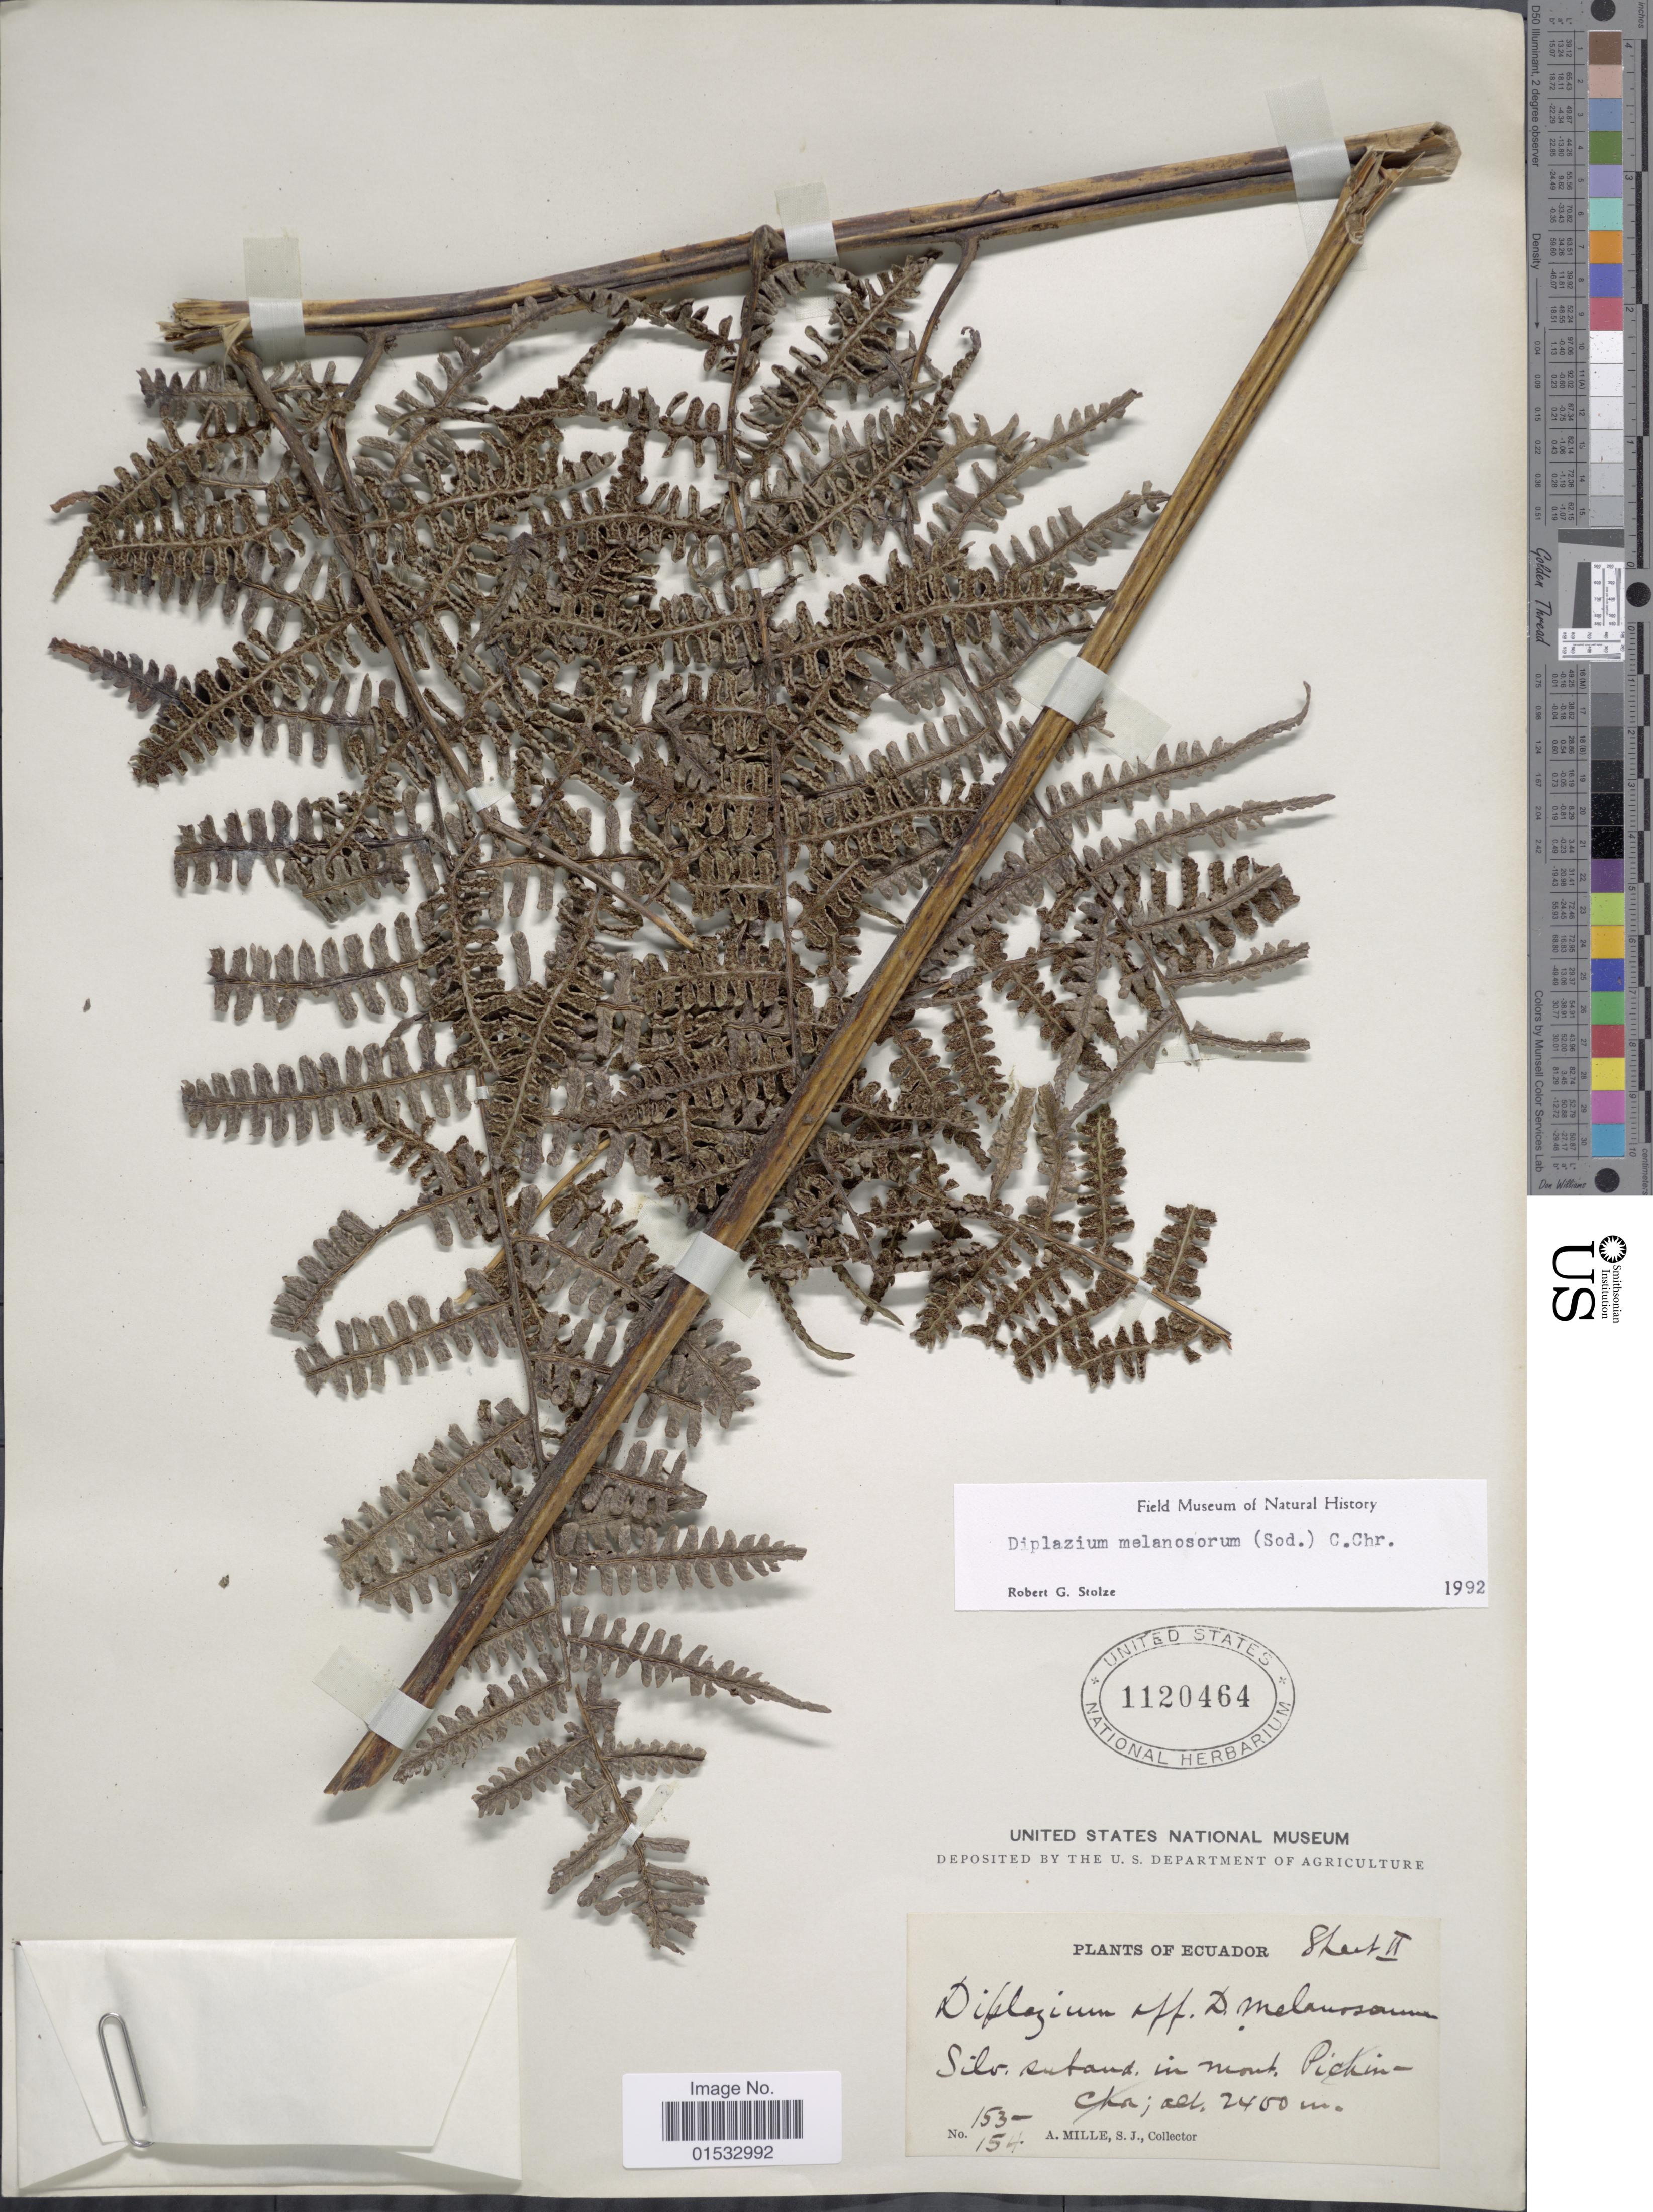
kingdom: Plantae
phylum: Tracheophyta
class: Polypodiopsida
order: Polypodiales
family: Athyriaceae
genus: Diplazium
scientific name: Diplazium melanosorum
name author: (Sodiro) C. Chr.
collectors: A. Mille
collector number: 153-154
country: Ecuador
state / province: Pichincha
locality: Silv. subtand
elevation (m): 2400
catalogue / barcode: US 1120404